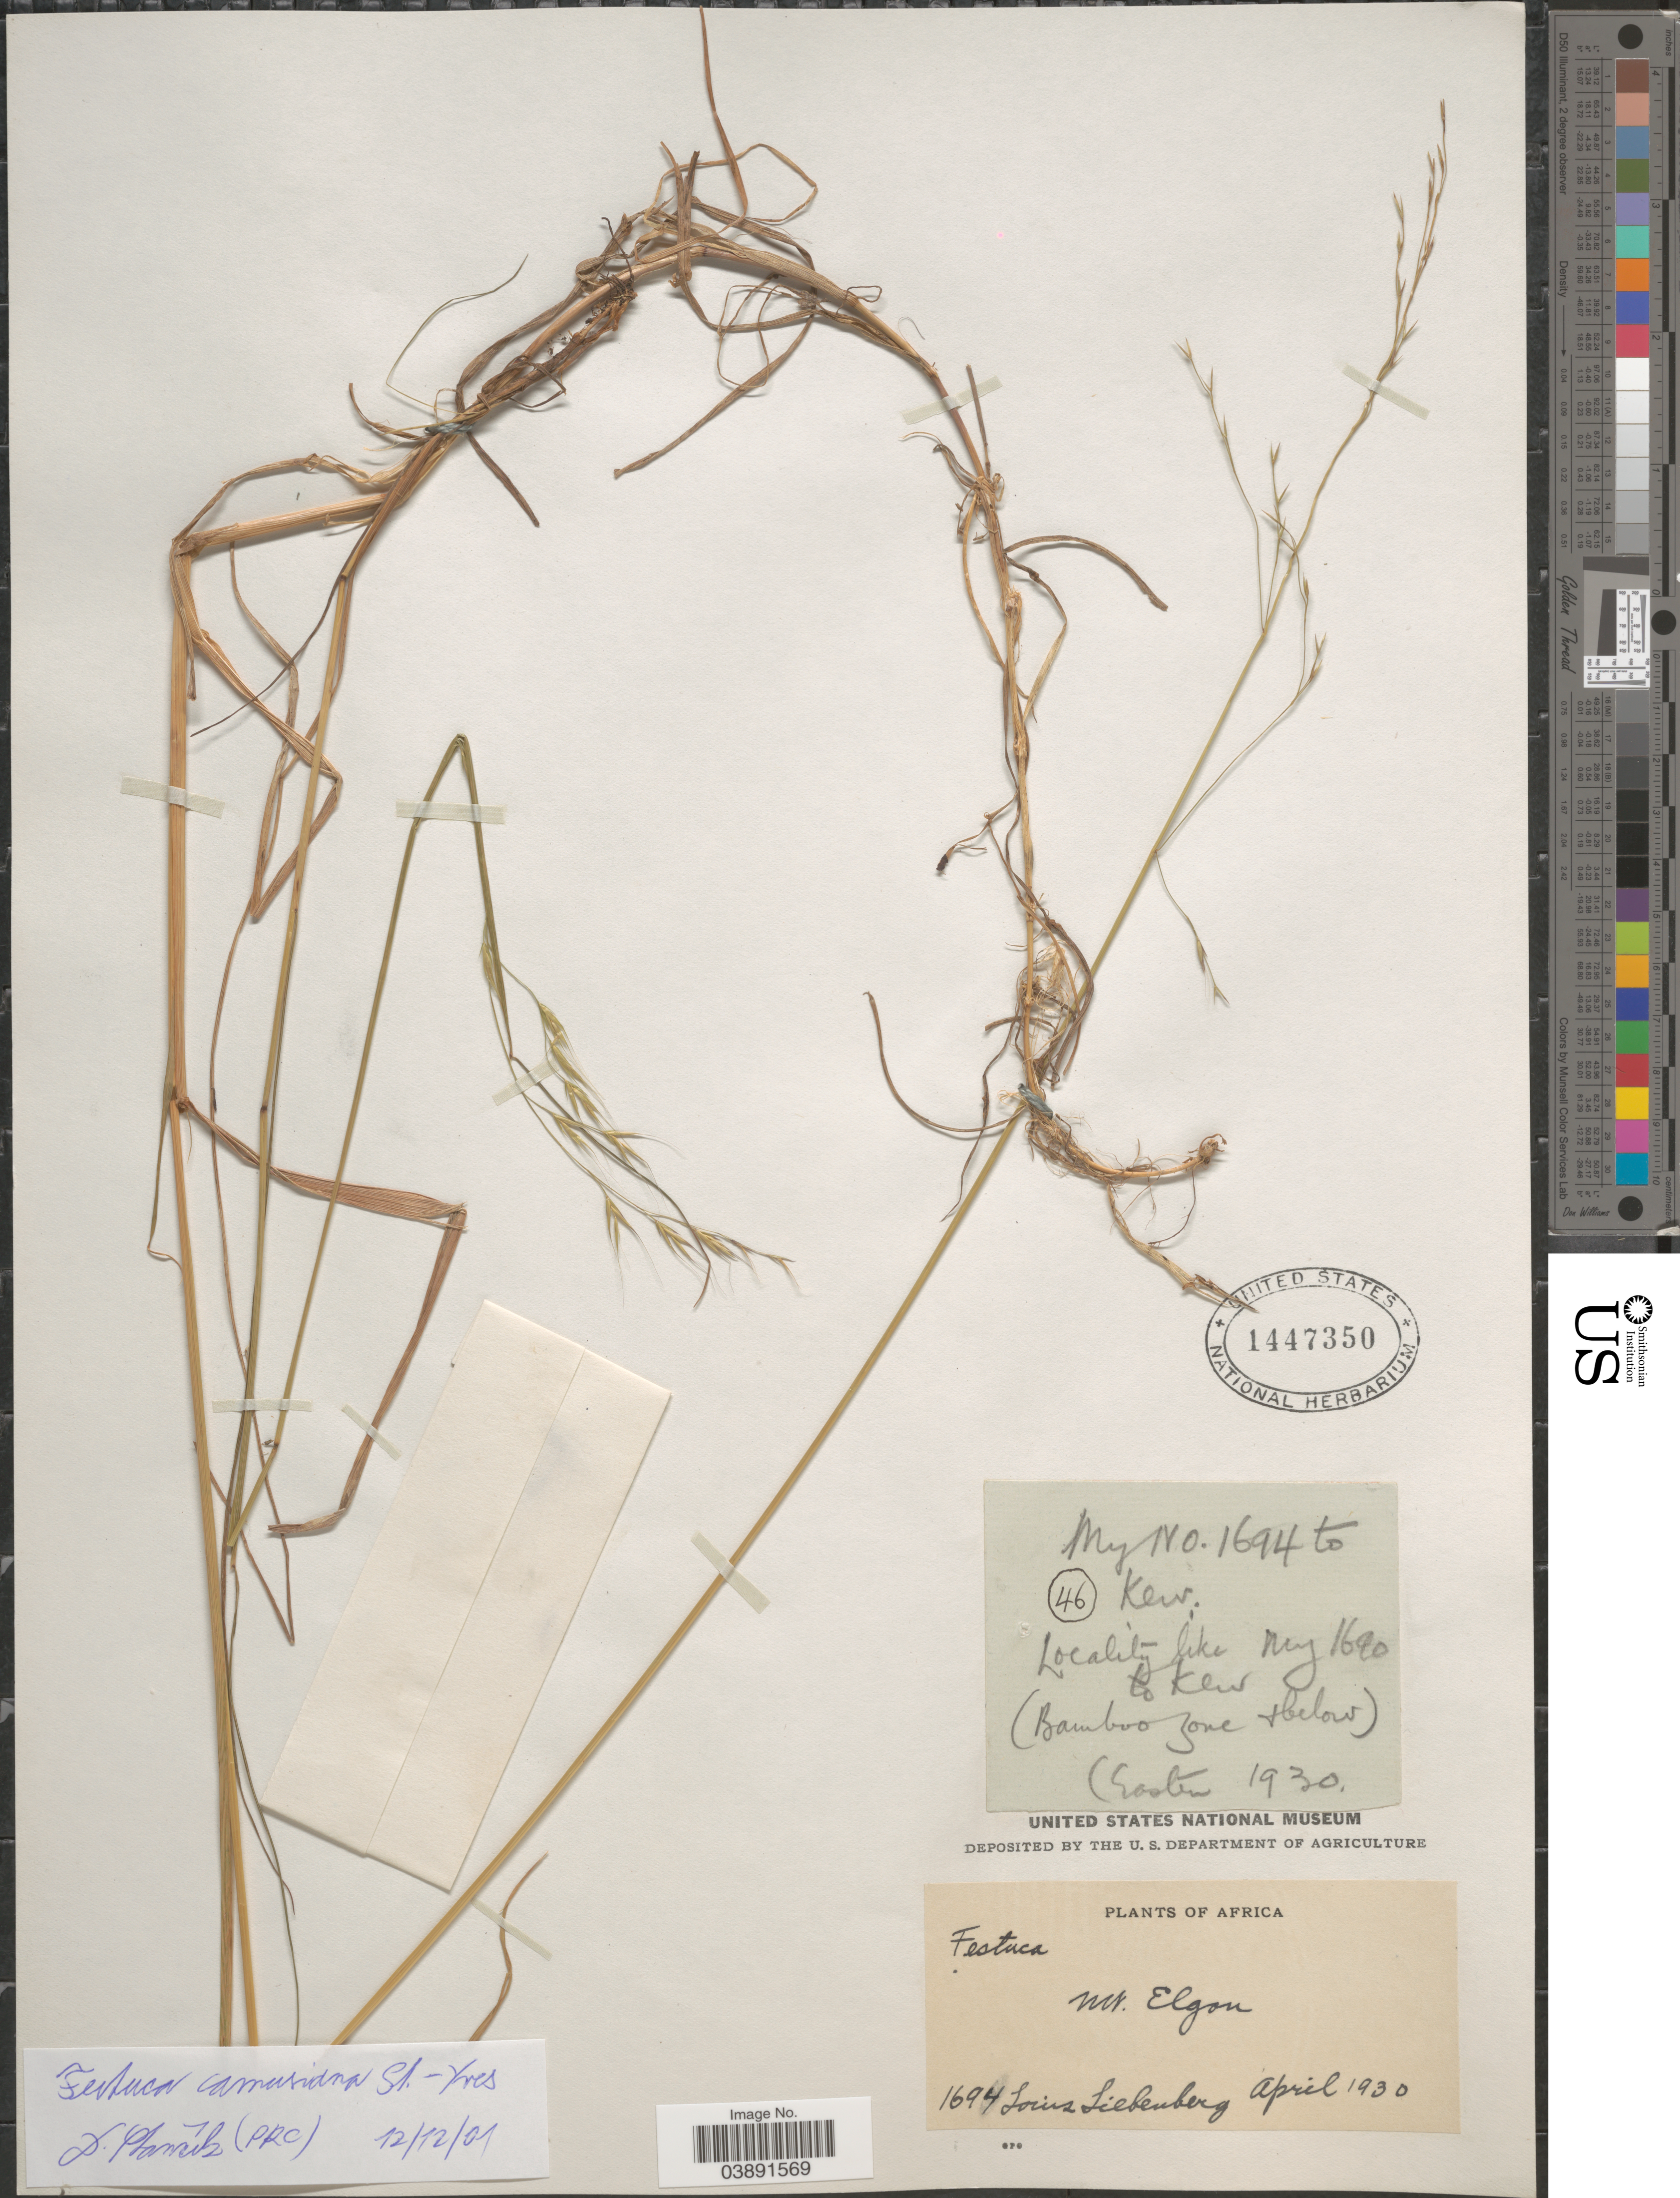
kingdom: Plantae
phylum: Tracheophyta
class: Liliopsida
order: Poales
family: Poaceae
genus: Festuca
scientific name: Festuca chodatiana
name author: (St.-Yves) E.B. Alexeev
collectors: L. Liebenberg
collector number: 1694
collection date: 1930-04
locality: Africa. Mt. Elgon.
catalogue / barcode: US 1447350